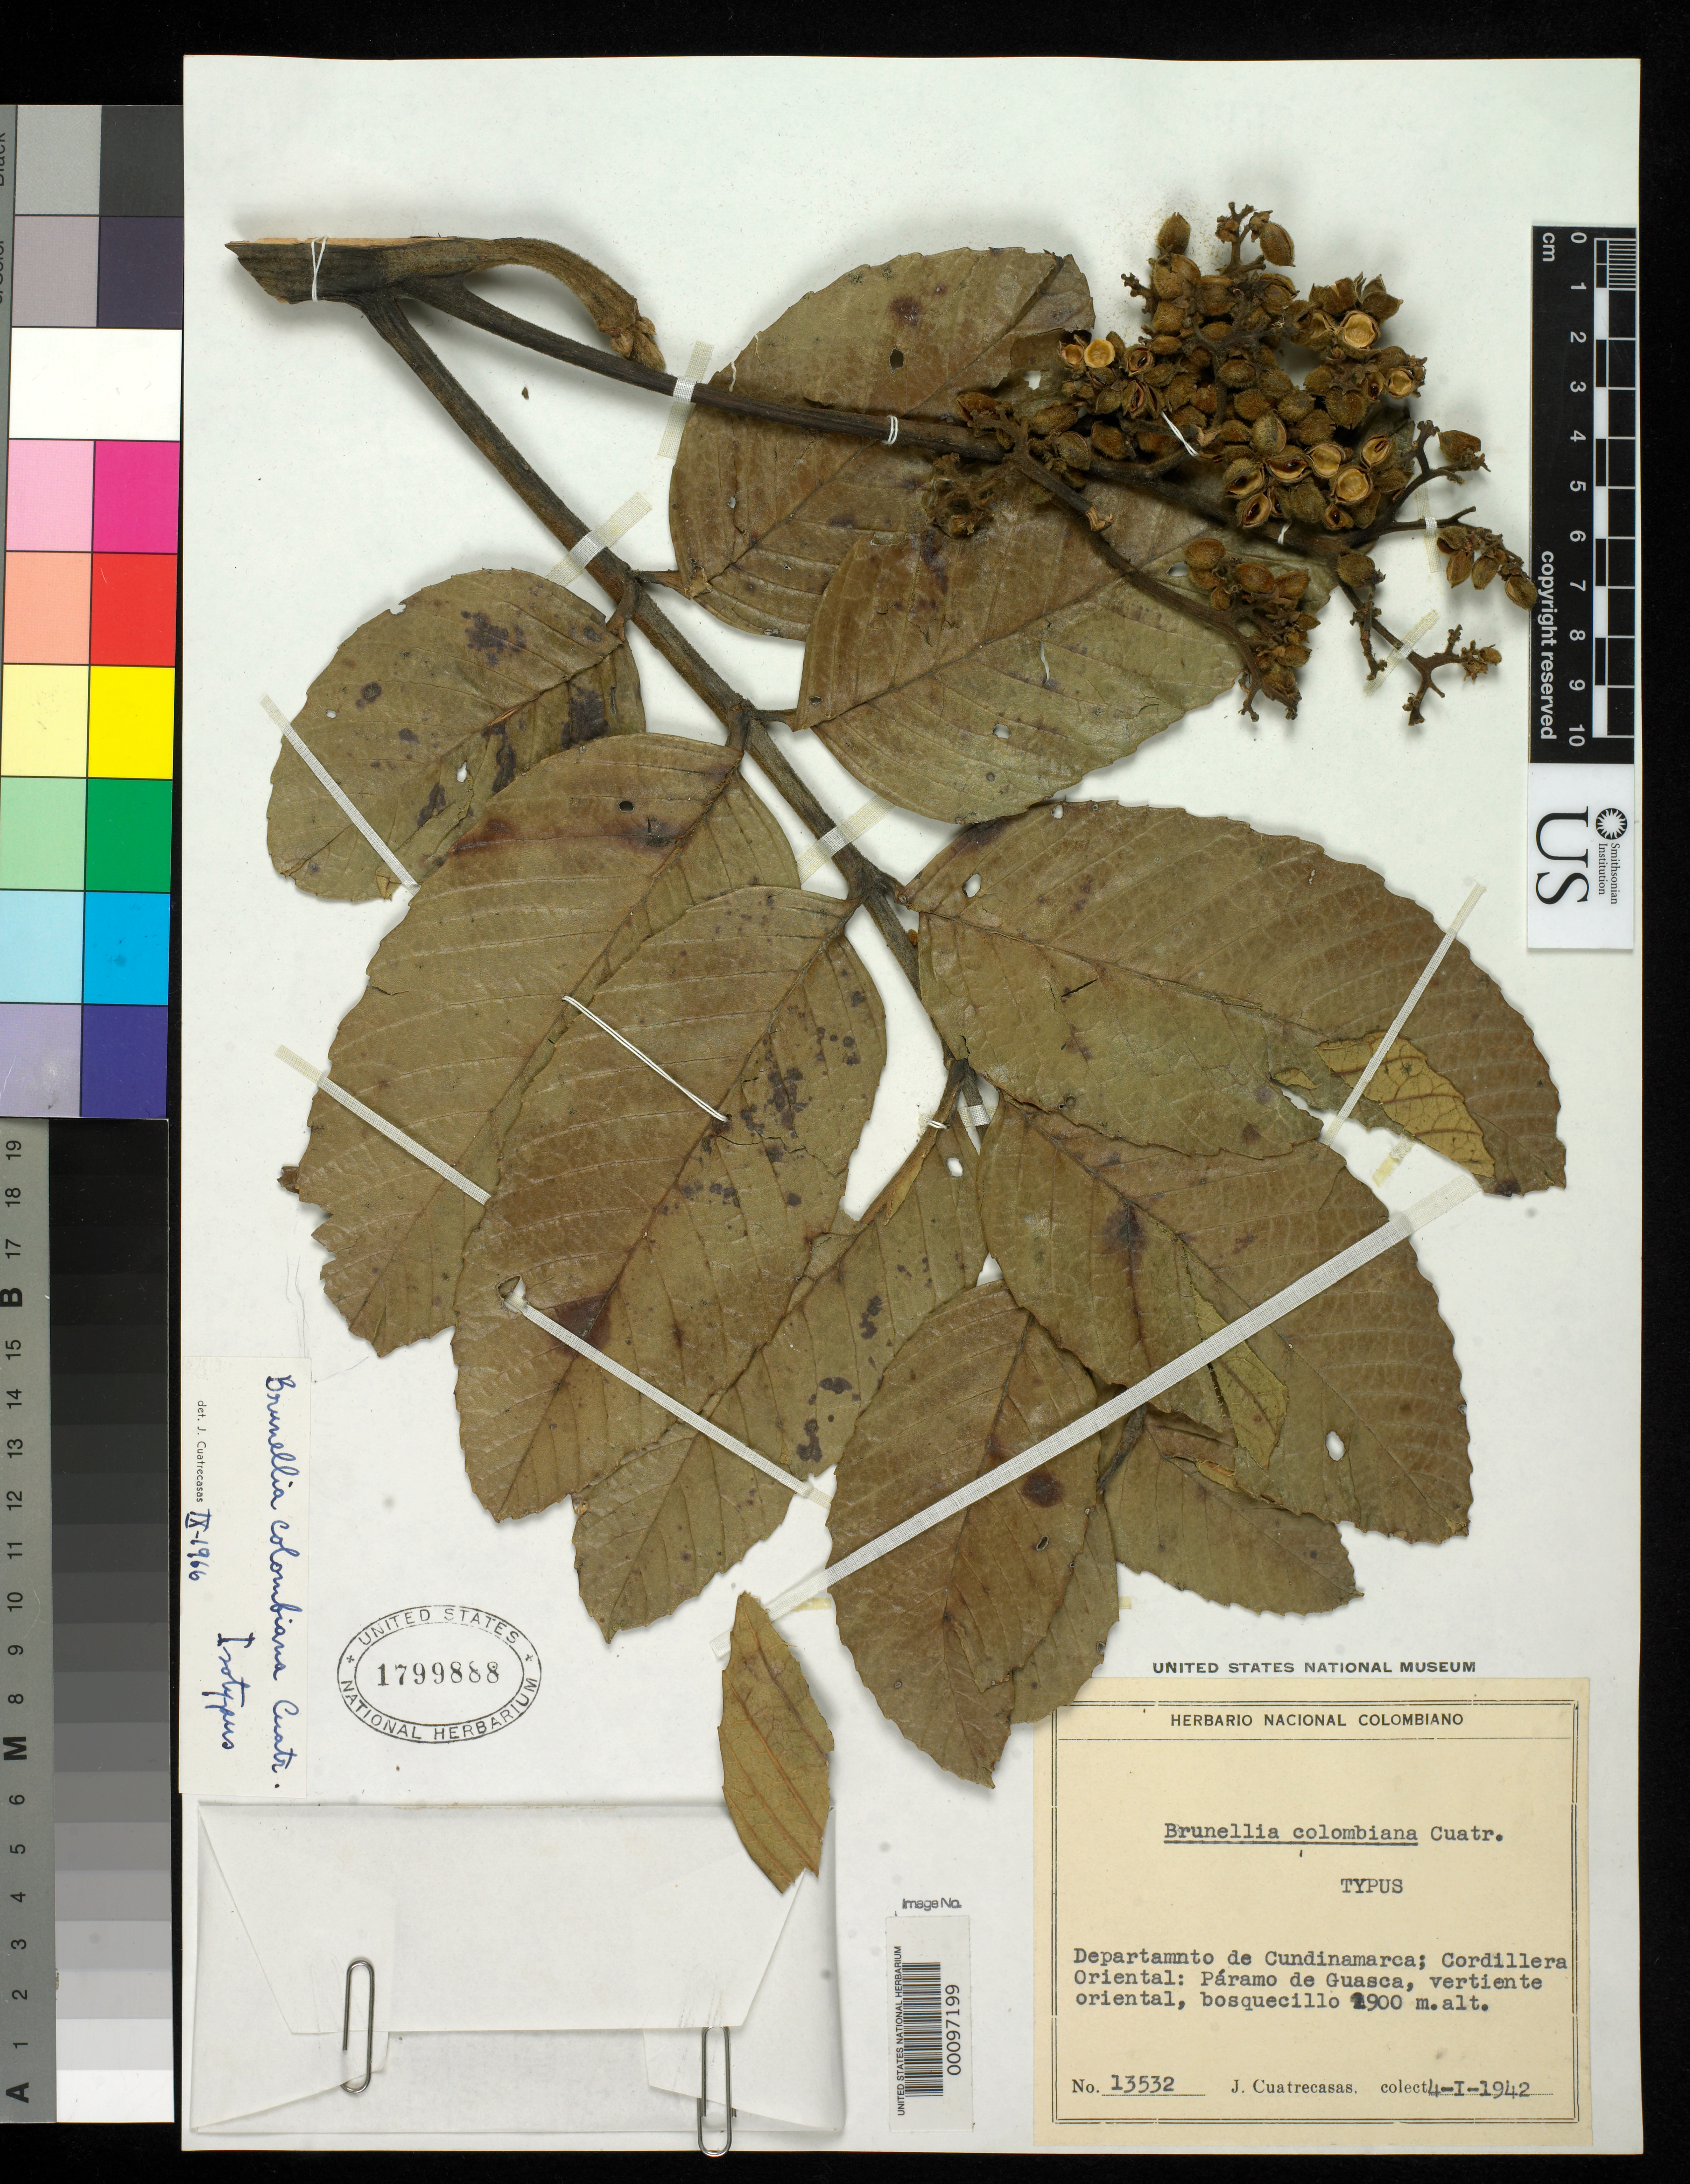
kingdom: Plantae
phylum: Tracheophyta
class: Magnoliopsida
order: Oxalidales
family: Brunelliaceae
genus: Brunellia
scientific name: Brunellia colombiana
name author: Cuatrec.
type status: Isotype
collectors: J. Cuatrecasas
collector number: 13532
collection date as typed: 04 Jan 1942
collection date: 1942-01-04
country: Colombia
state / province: Cundinamarca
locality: Paramo Doguasca.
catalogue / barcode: US 1799888